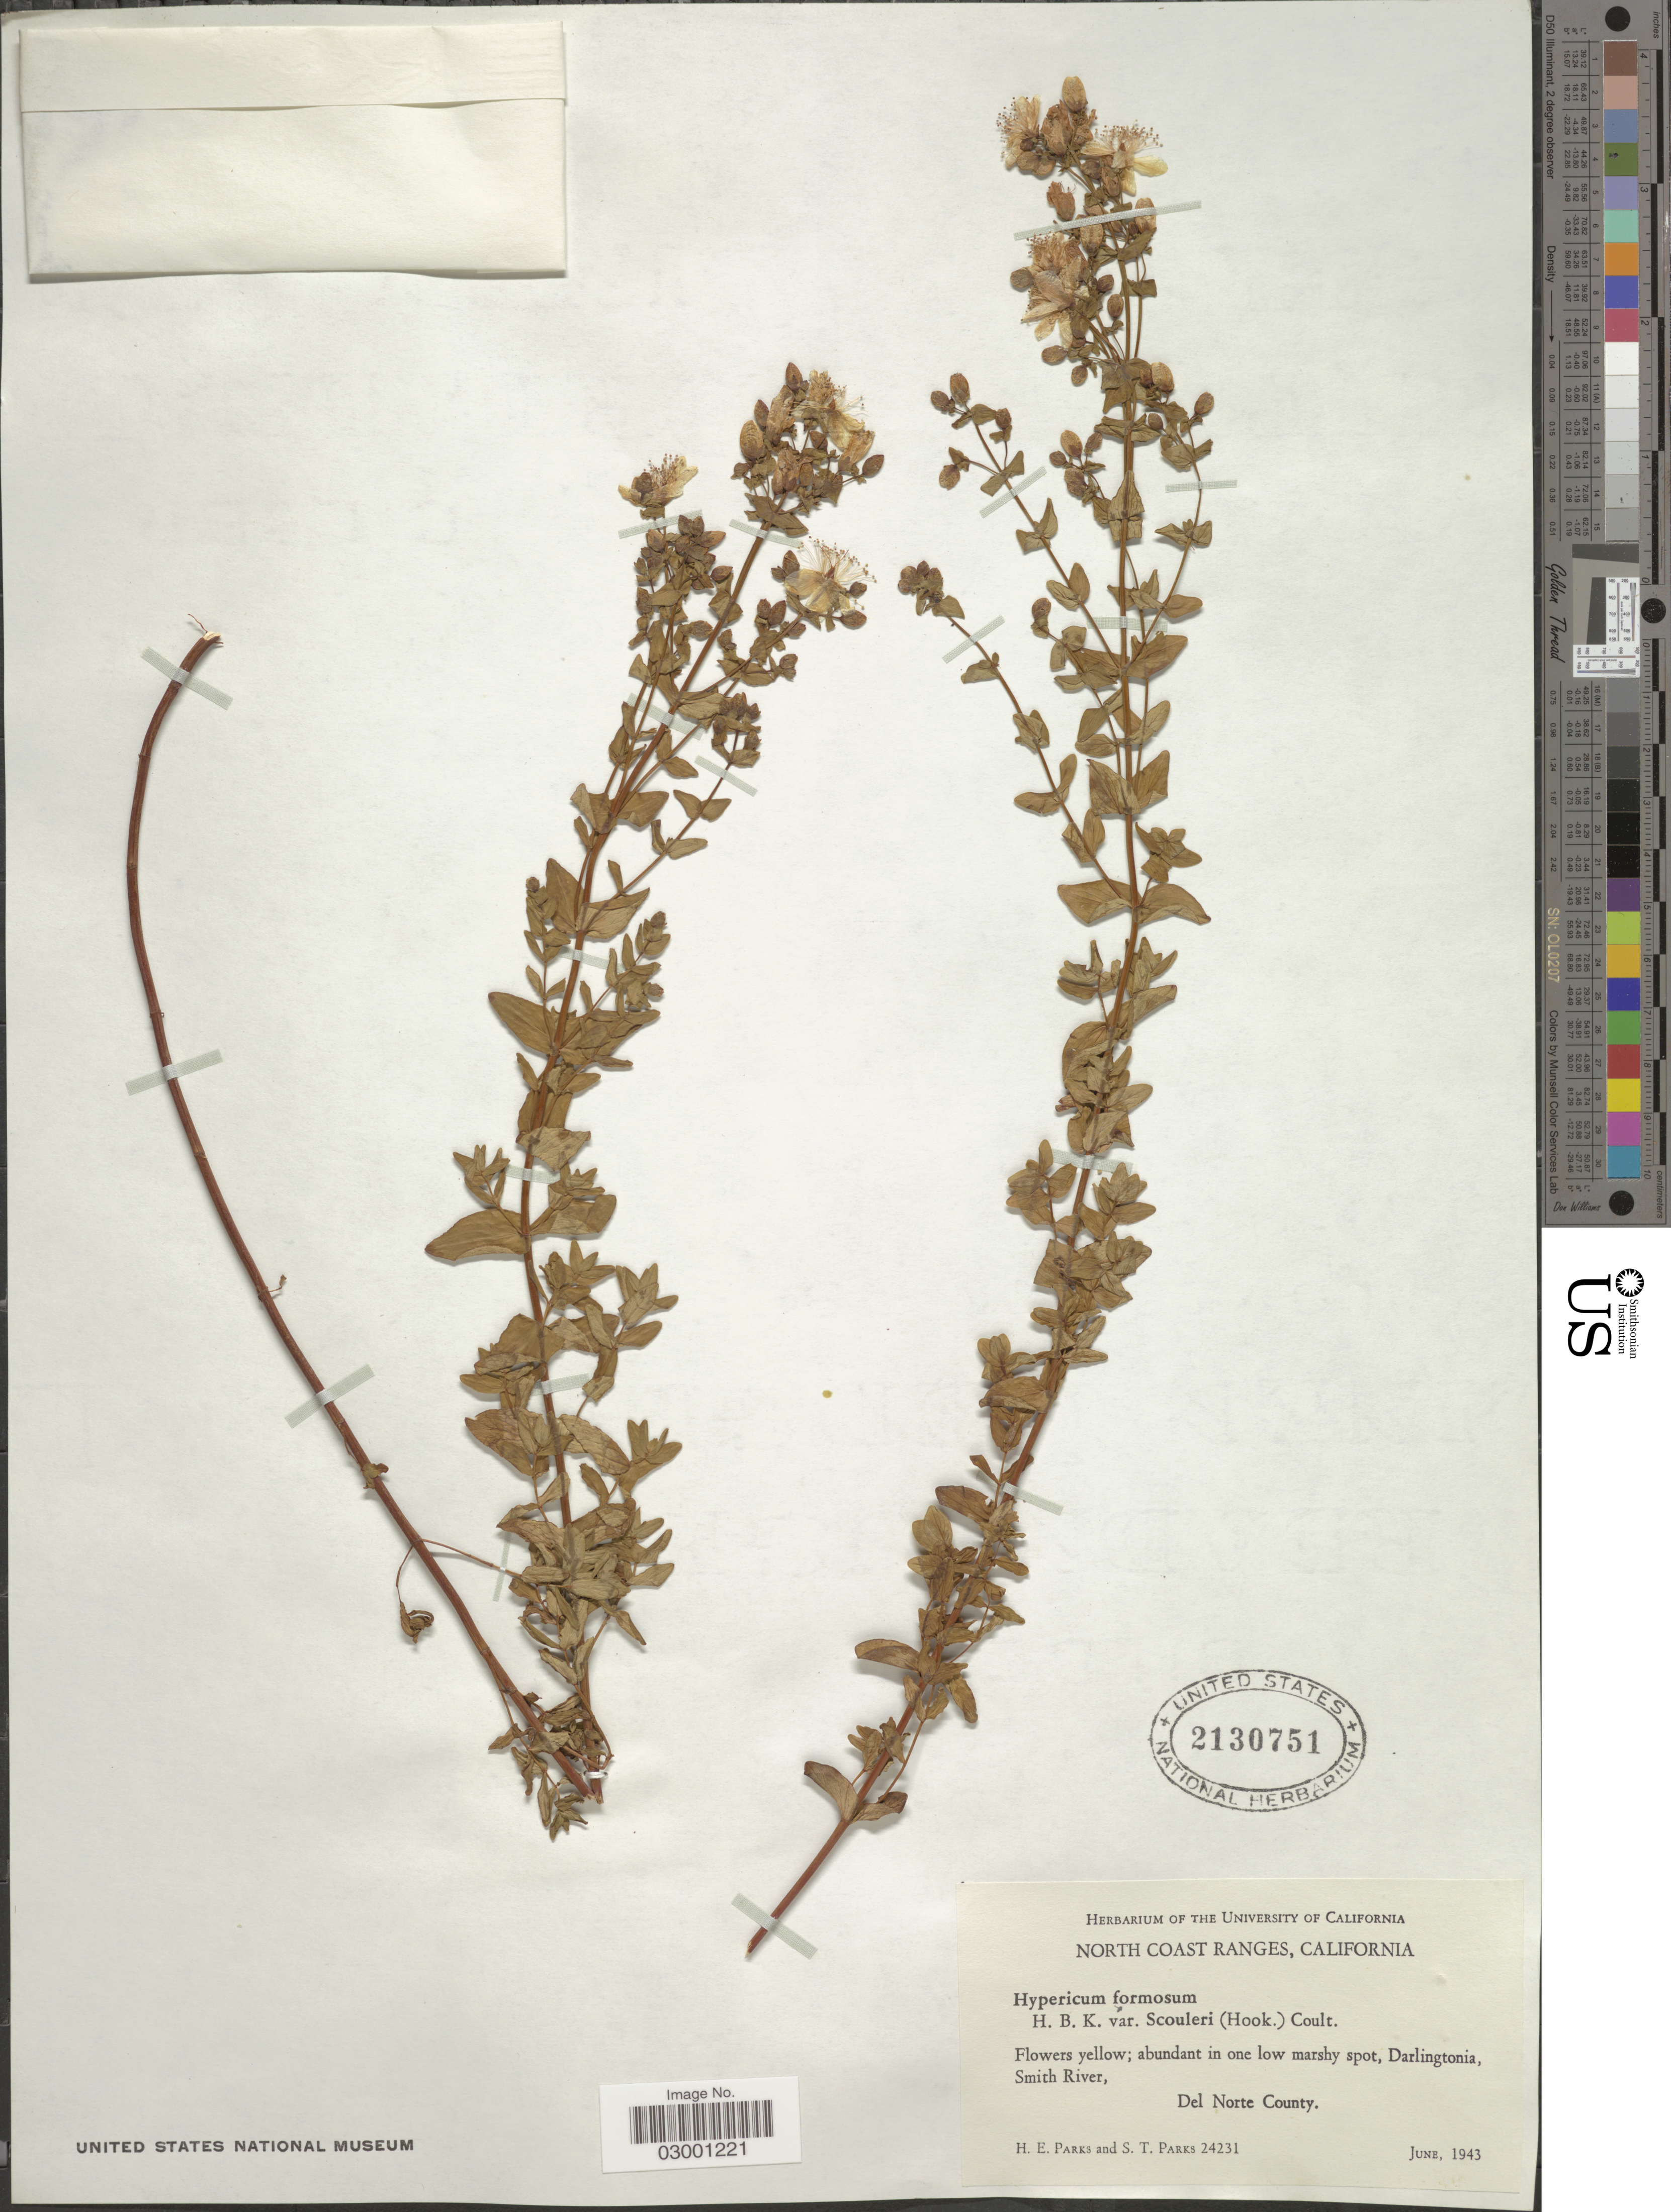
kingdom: Plantae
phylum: Tracheophyta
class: Magnoliopsida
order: Malpighiales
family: Hypericaceae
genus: Hypericum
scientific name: Hypericum formosum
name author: Kunth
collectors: H. E. Parks & S. Parks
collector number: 24231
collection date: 1943-06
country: United States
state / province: California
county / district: Del Norte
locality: North Coast Ranges. Darlingtonia, Smith River, Del Norte County.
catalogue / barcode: US 2130751